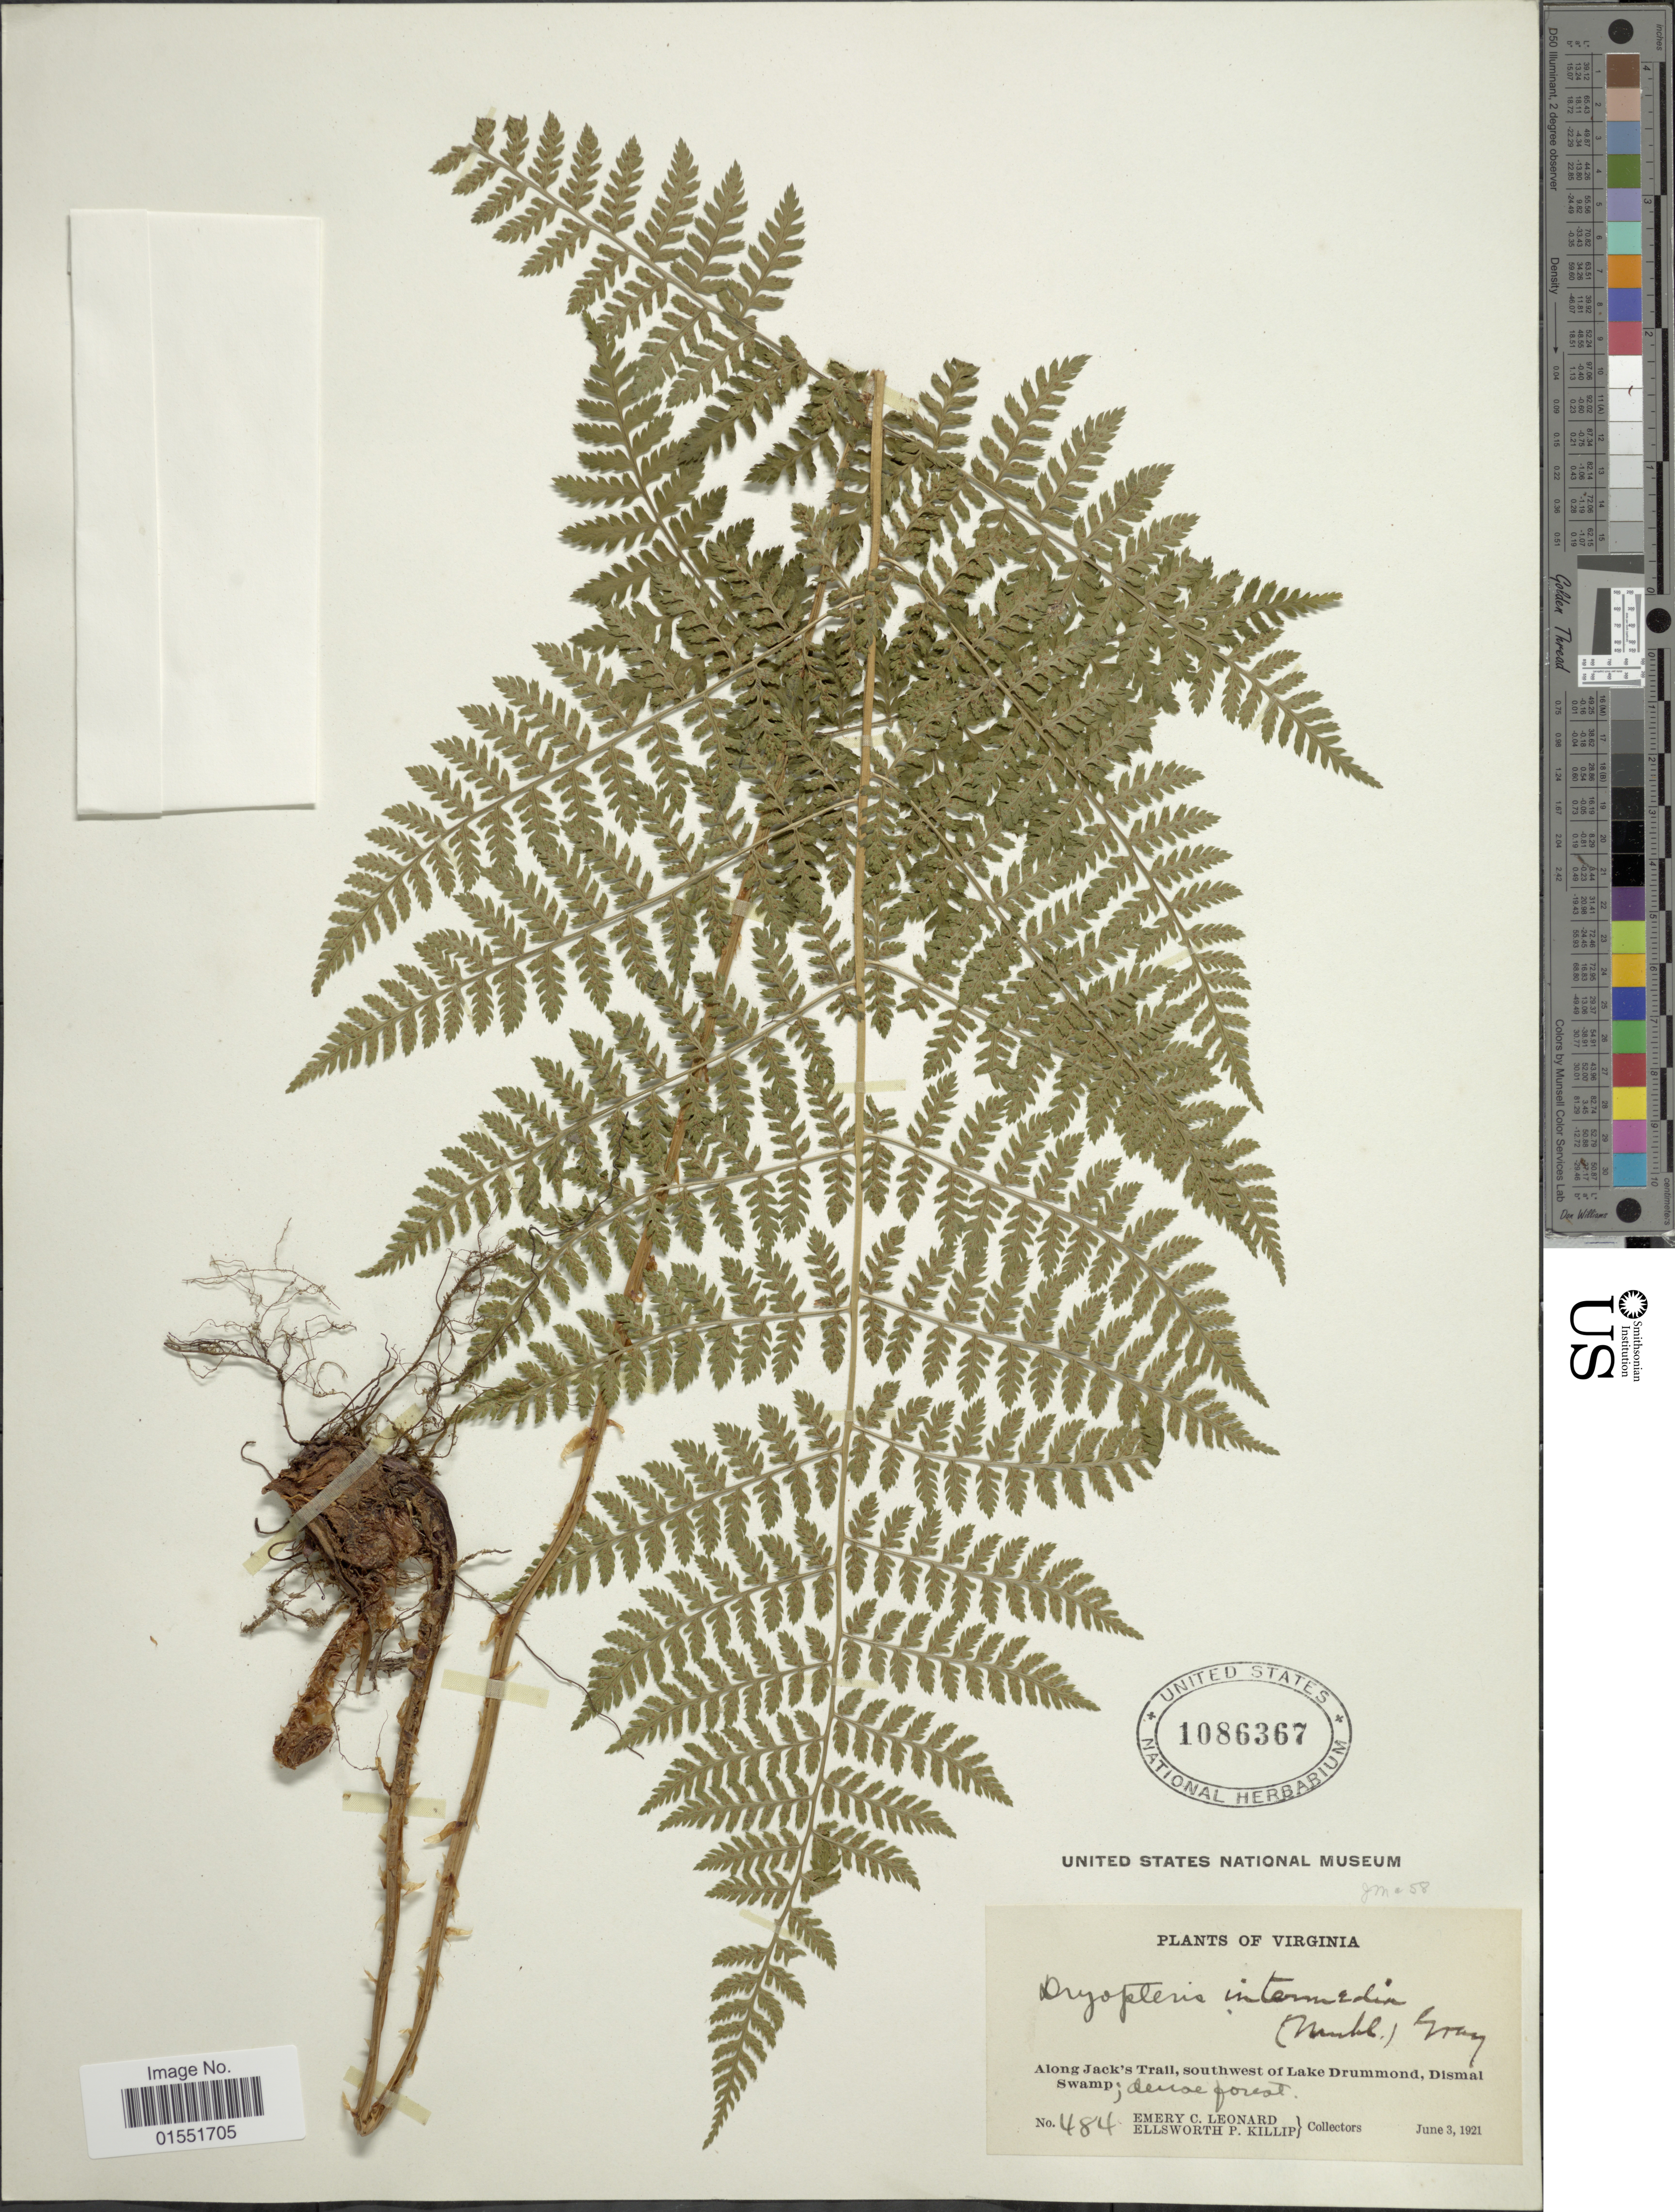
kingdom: Plantae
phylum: Tracheophyta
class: Polypodiopsida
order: Polypodiales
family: Dryopteridaceae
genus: Dryopteris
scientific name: Dryopteris intermedia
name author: (Muhl.) A. Gray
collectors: E. C. Leonard & E. P. Killip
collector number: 484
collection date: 1921-06-03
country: United States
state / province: Virginia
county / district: City of Chesapeake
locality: Along Jack's Trail, southwest of Lake Drummond, Dismal Swamp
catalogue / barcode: US 1086367